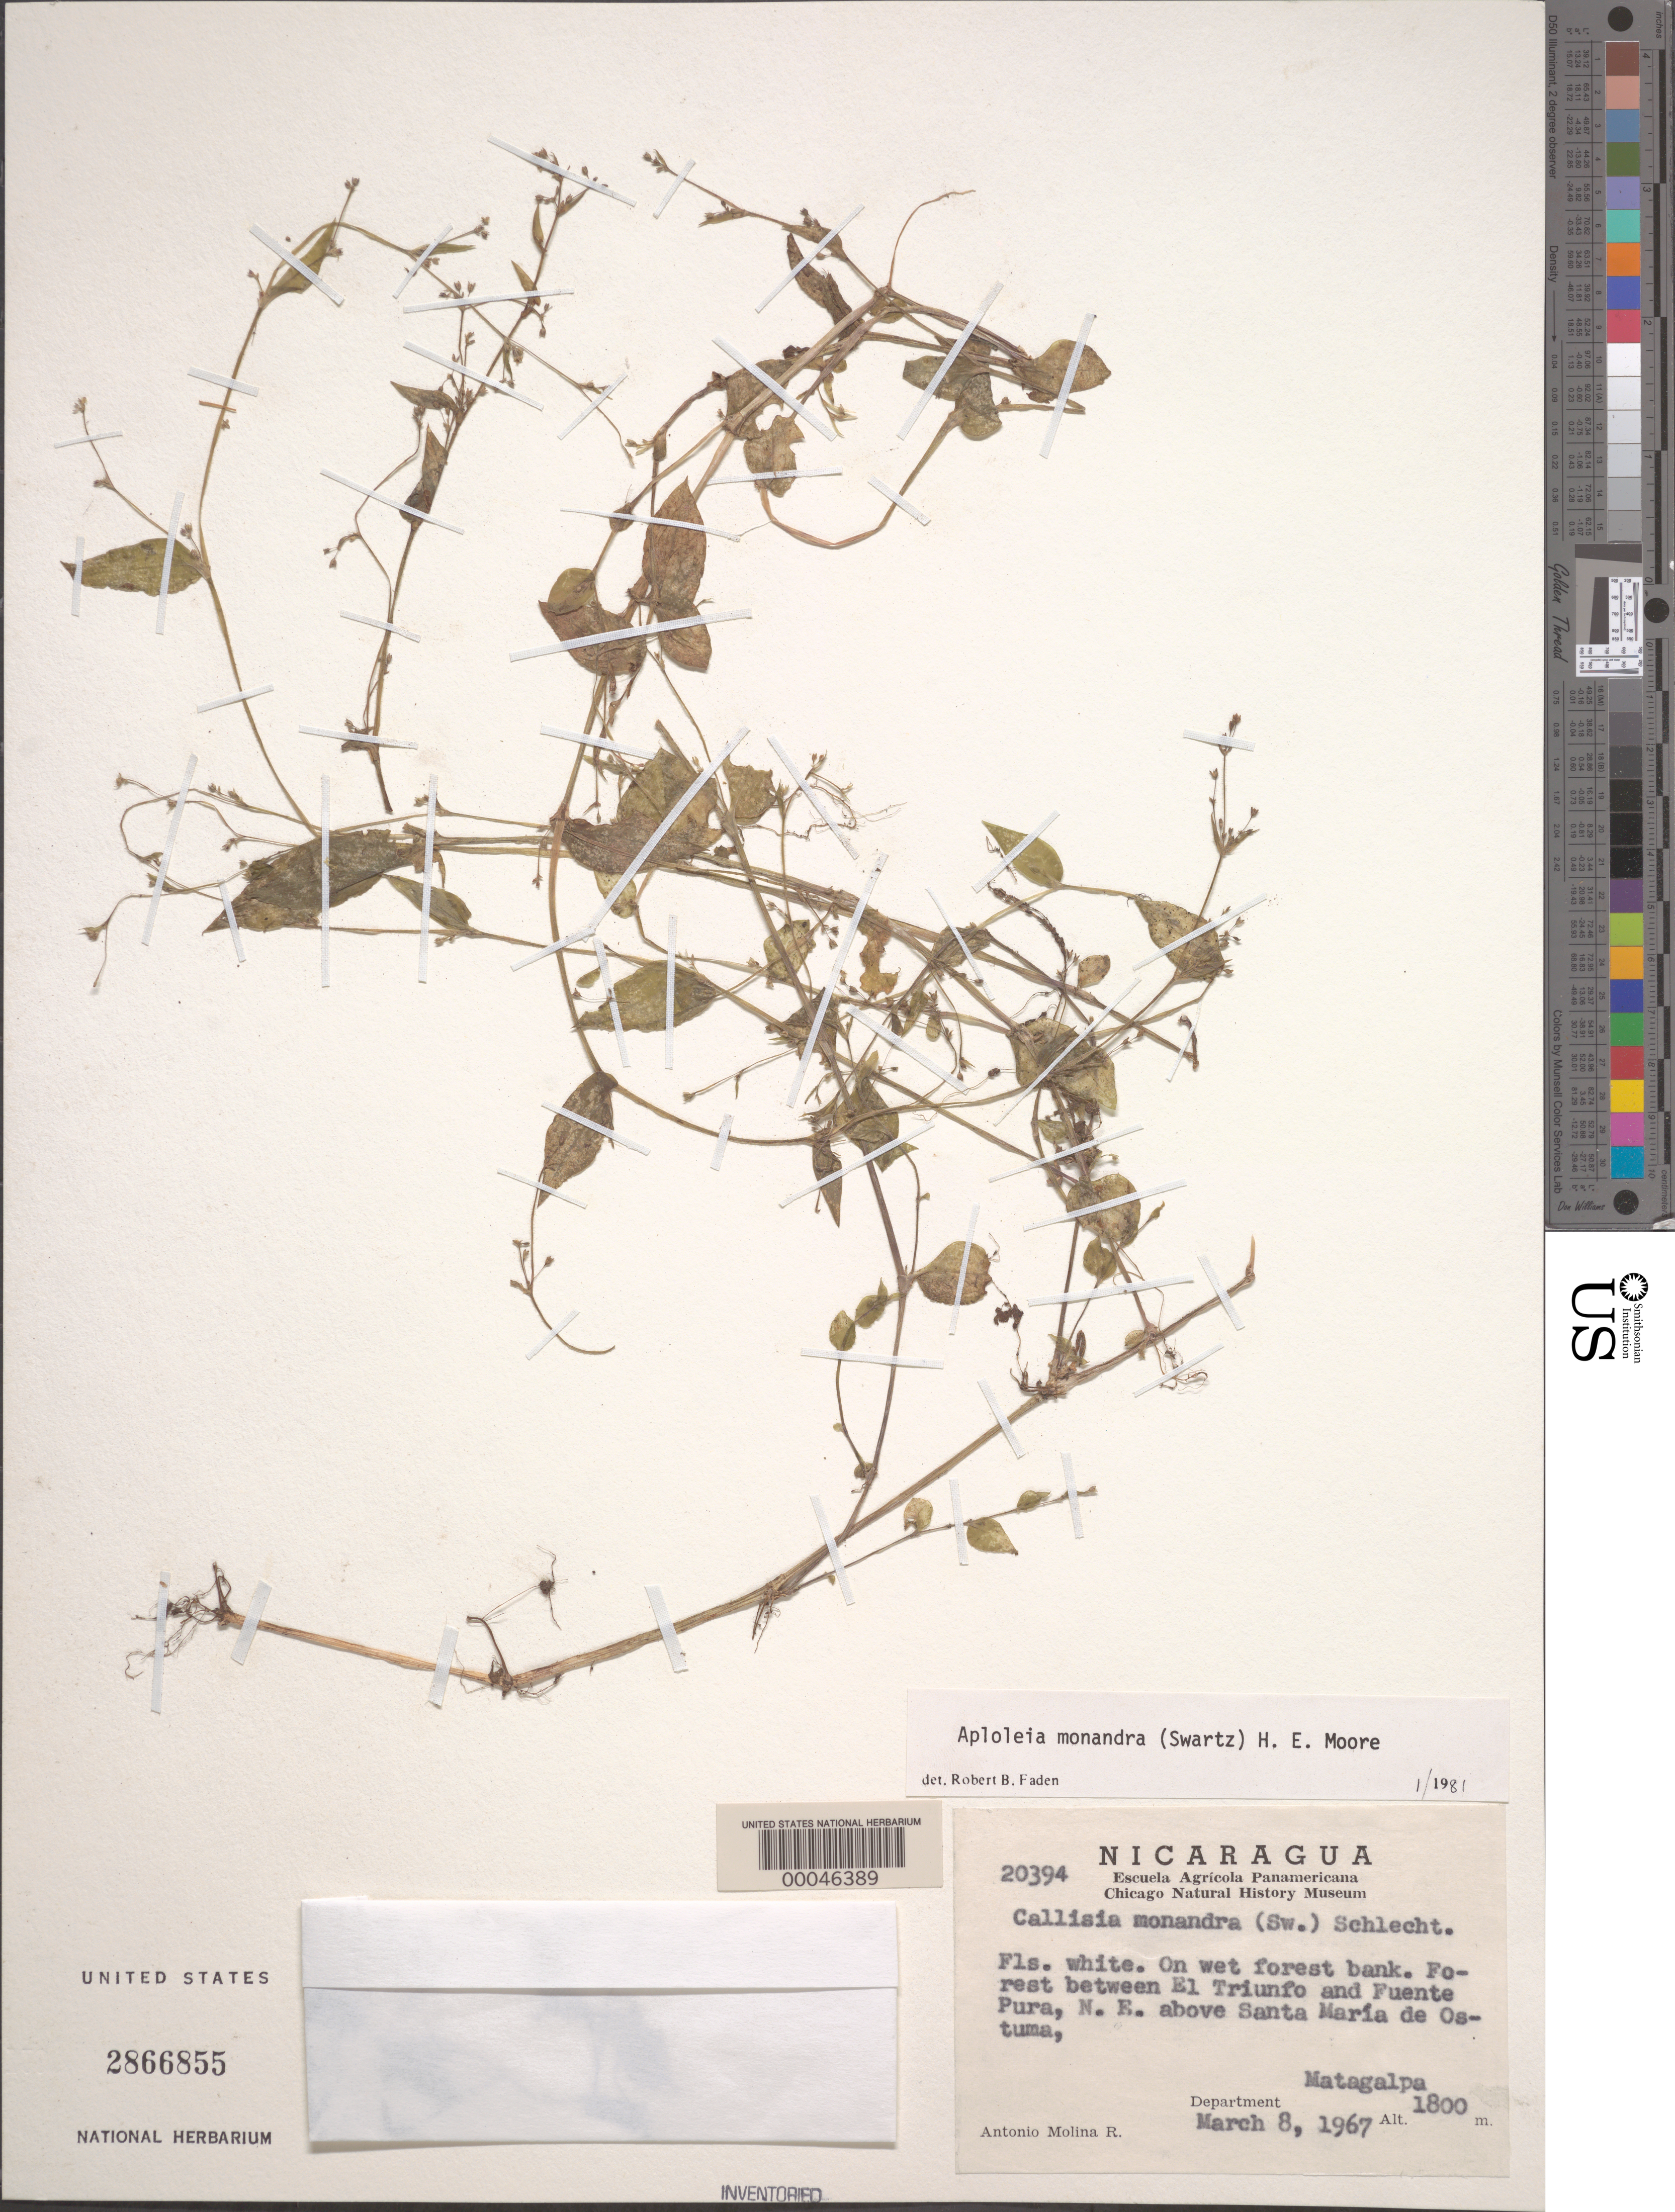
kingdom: Plantae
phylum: Tracheophyta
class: Liliopsida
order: Commelinales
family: Commelinaceae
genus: Callisia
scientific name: Callisia monandra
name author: (Sw.) Schult. & Schult. f.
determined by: Faden, Robert B., (US), Smithsonian Institution - National Museum of Natural History (UNITED STATES)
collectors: A. Molina R.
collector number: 20394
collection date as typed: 08 Mar 1967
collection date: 1967-03-08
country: Nicaragua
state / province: Matagalpa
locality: Between el triunfo and fuente pura, ne above santa maria de ostuma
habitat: Wet forest bank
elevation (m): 1800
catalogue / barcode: US 2866855